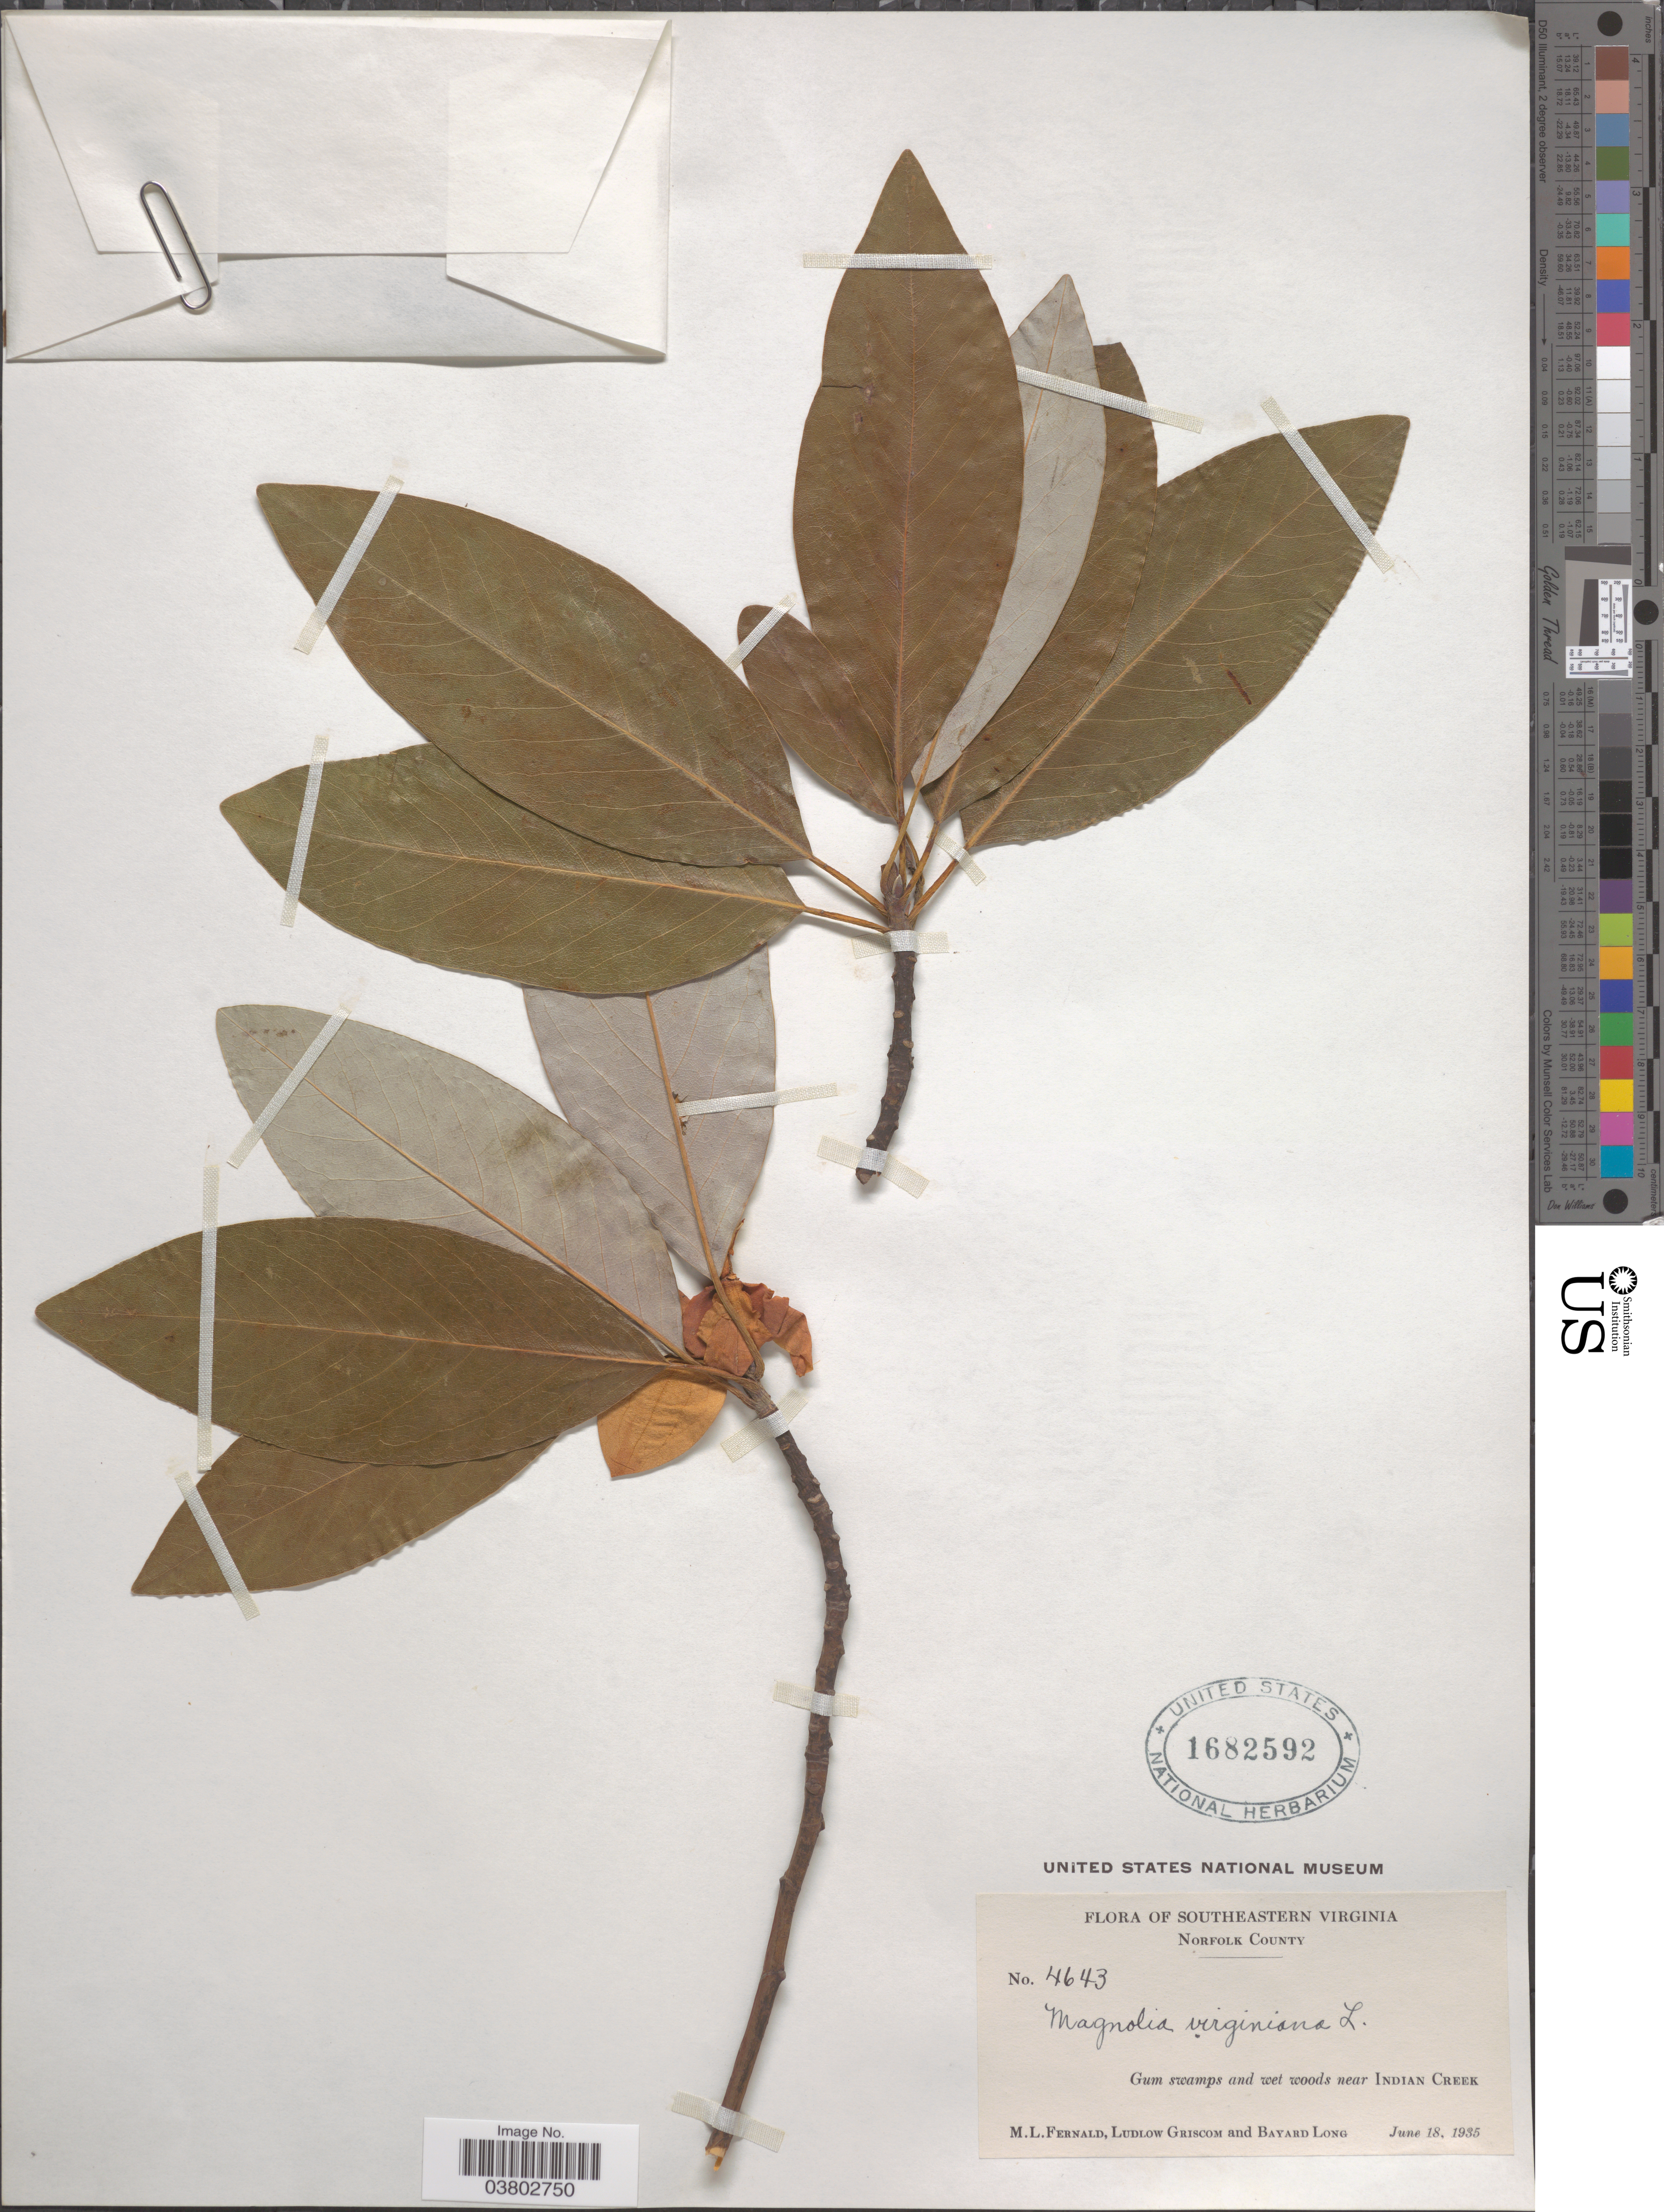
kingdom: Plantae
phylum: Tracheophyta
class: Magnoliopsida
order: Magnoliales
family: Magnoliaceae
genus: Magnolia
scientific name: Magnolia virginiana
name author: L.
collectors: M. L. Fernald, L. Griscom & B. Long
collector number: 4643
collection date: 1935-06-18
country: United States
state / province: Virginia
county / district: City of Norfolk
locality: Southeastern Virginia. Norfolk County. Near Indian Creek.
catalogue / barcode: US 1682592